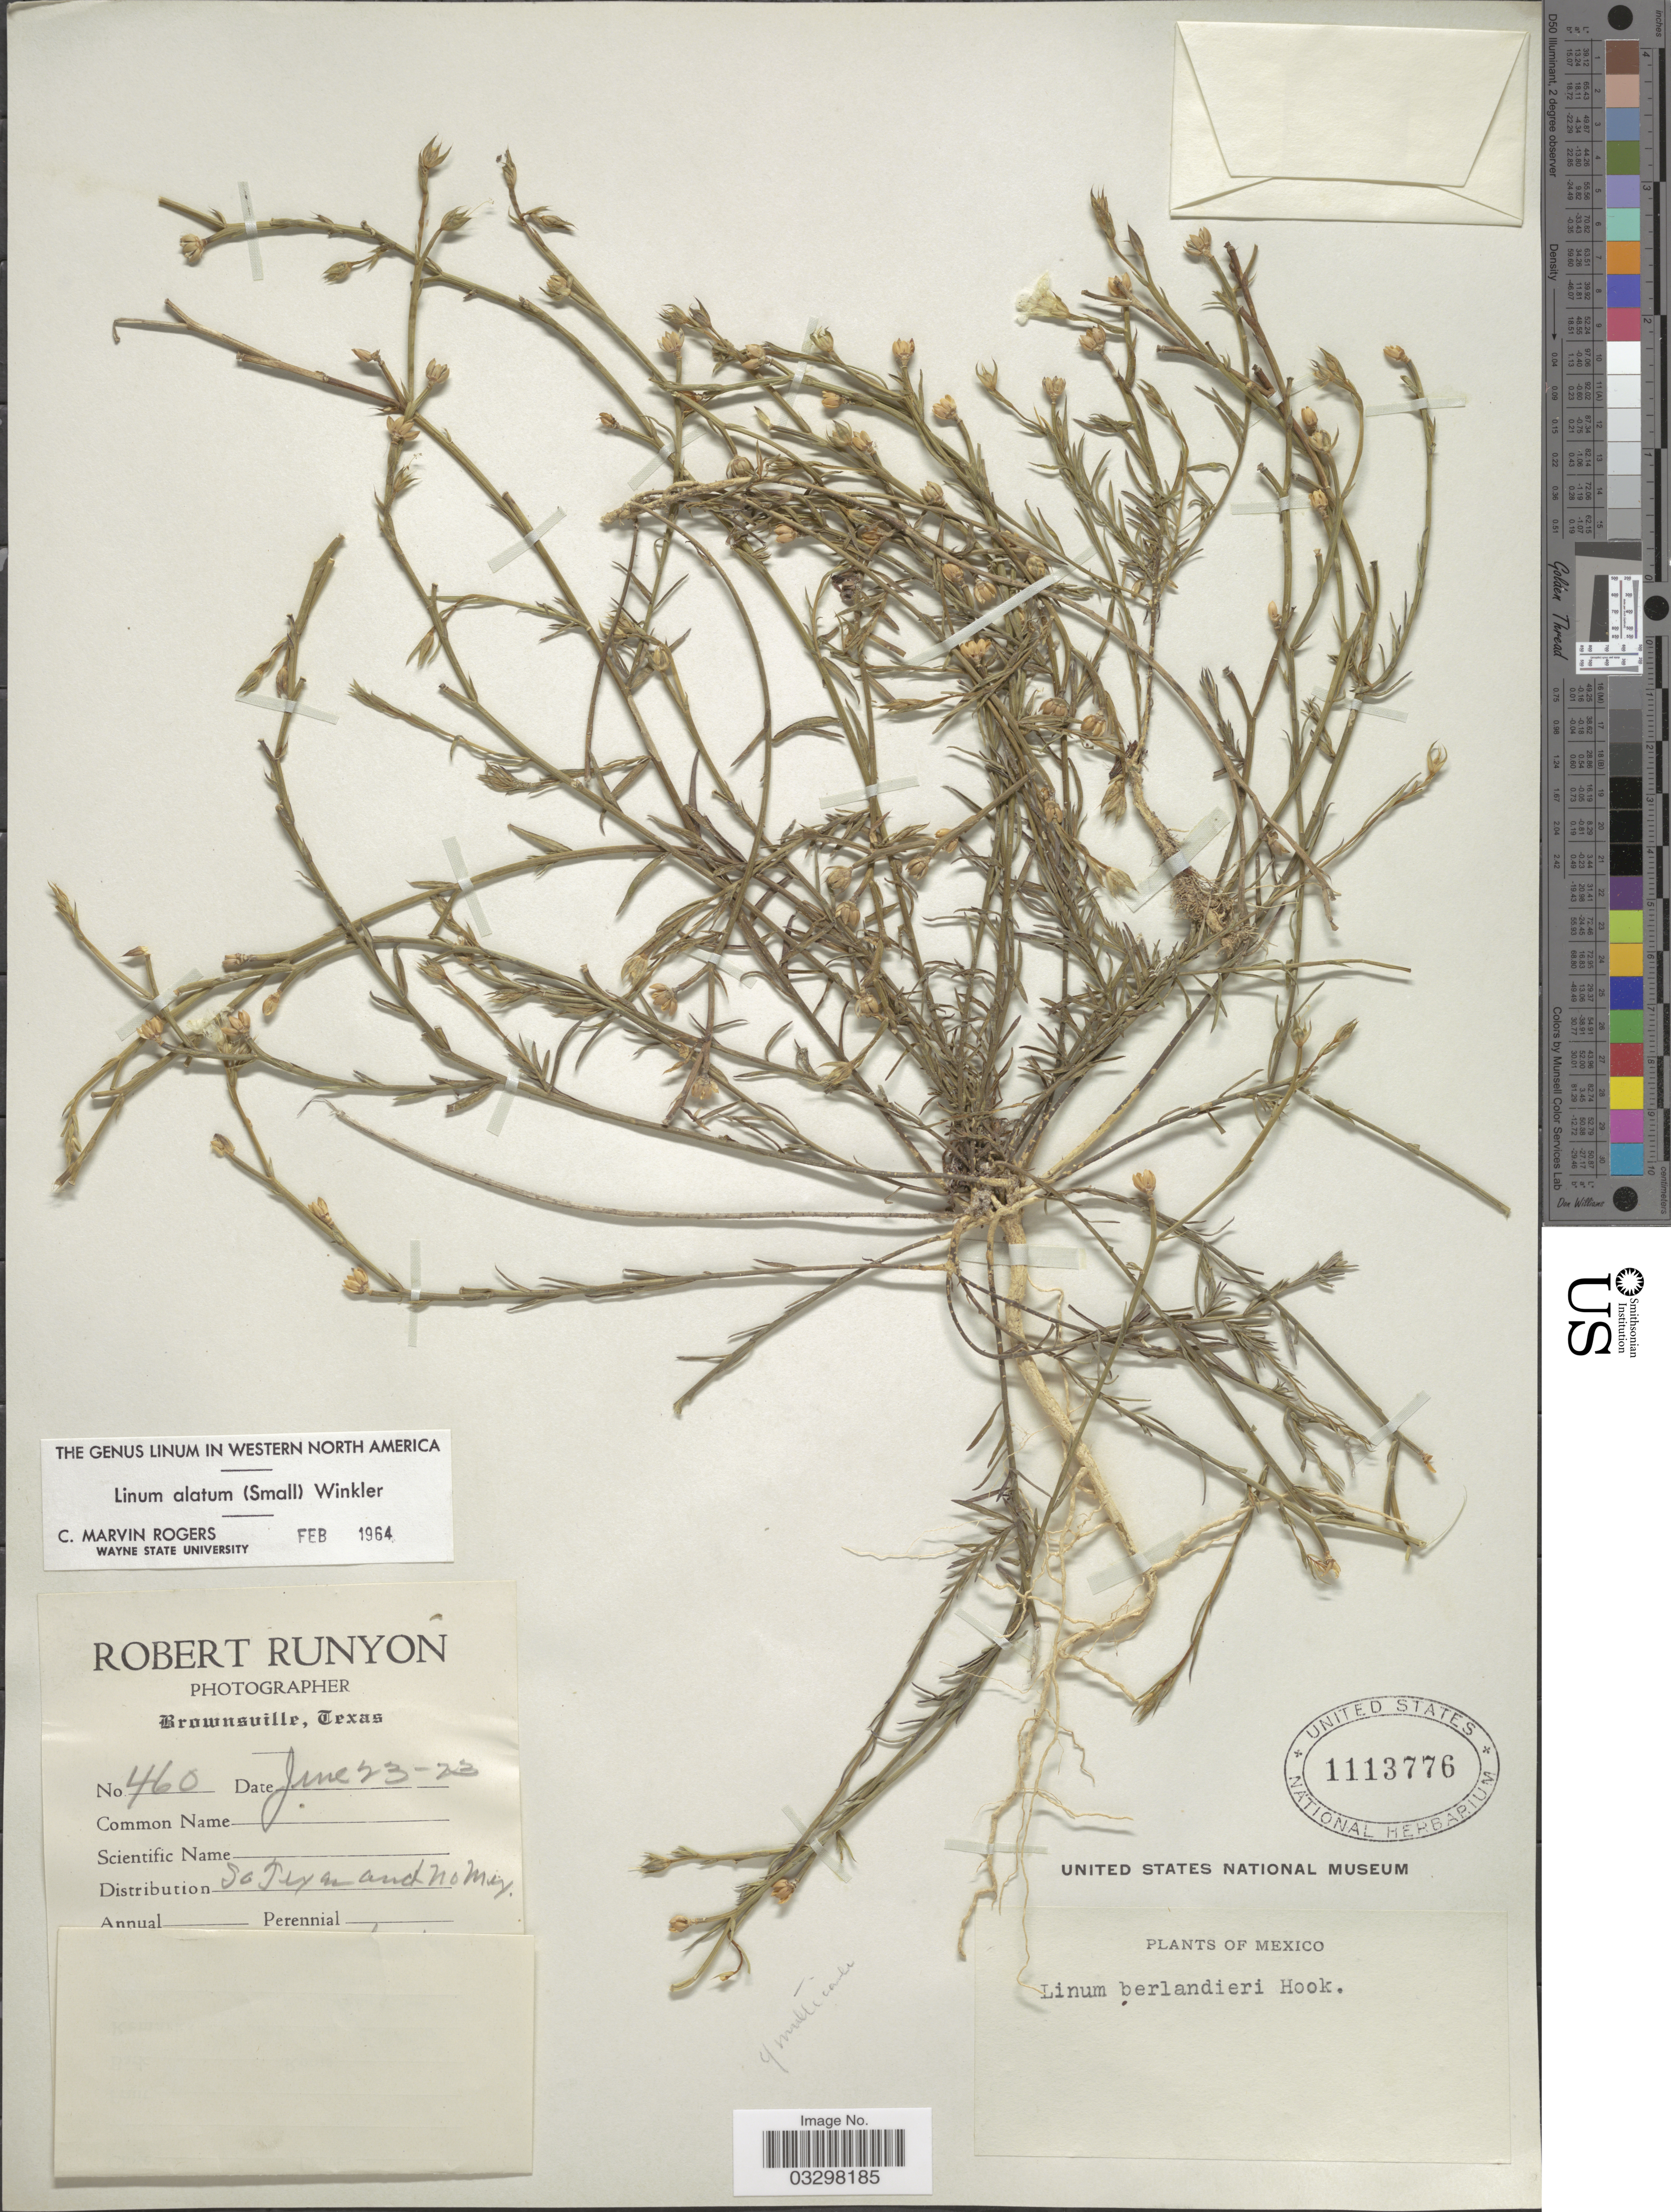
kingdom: Plantae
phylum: Tracheophyta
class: Magnoliopsida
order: Malpighiales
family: Linaceae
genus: Linum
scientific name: Linum alatum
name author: (Small) H.J.P. Winkl.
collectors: R. Runyon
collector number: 460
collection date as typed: Transcribed d/m/y: 23/6/23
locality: So Texas and No Mex.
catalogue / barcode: US 1113776